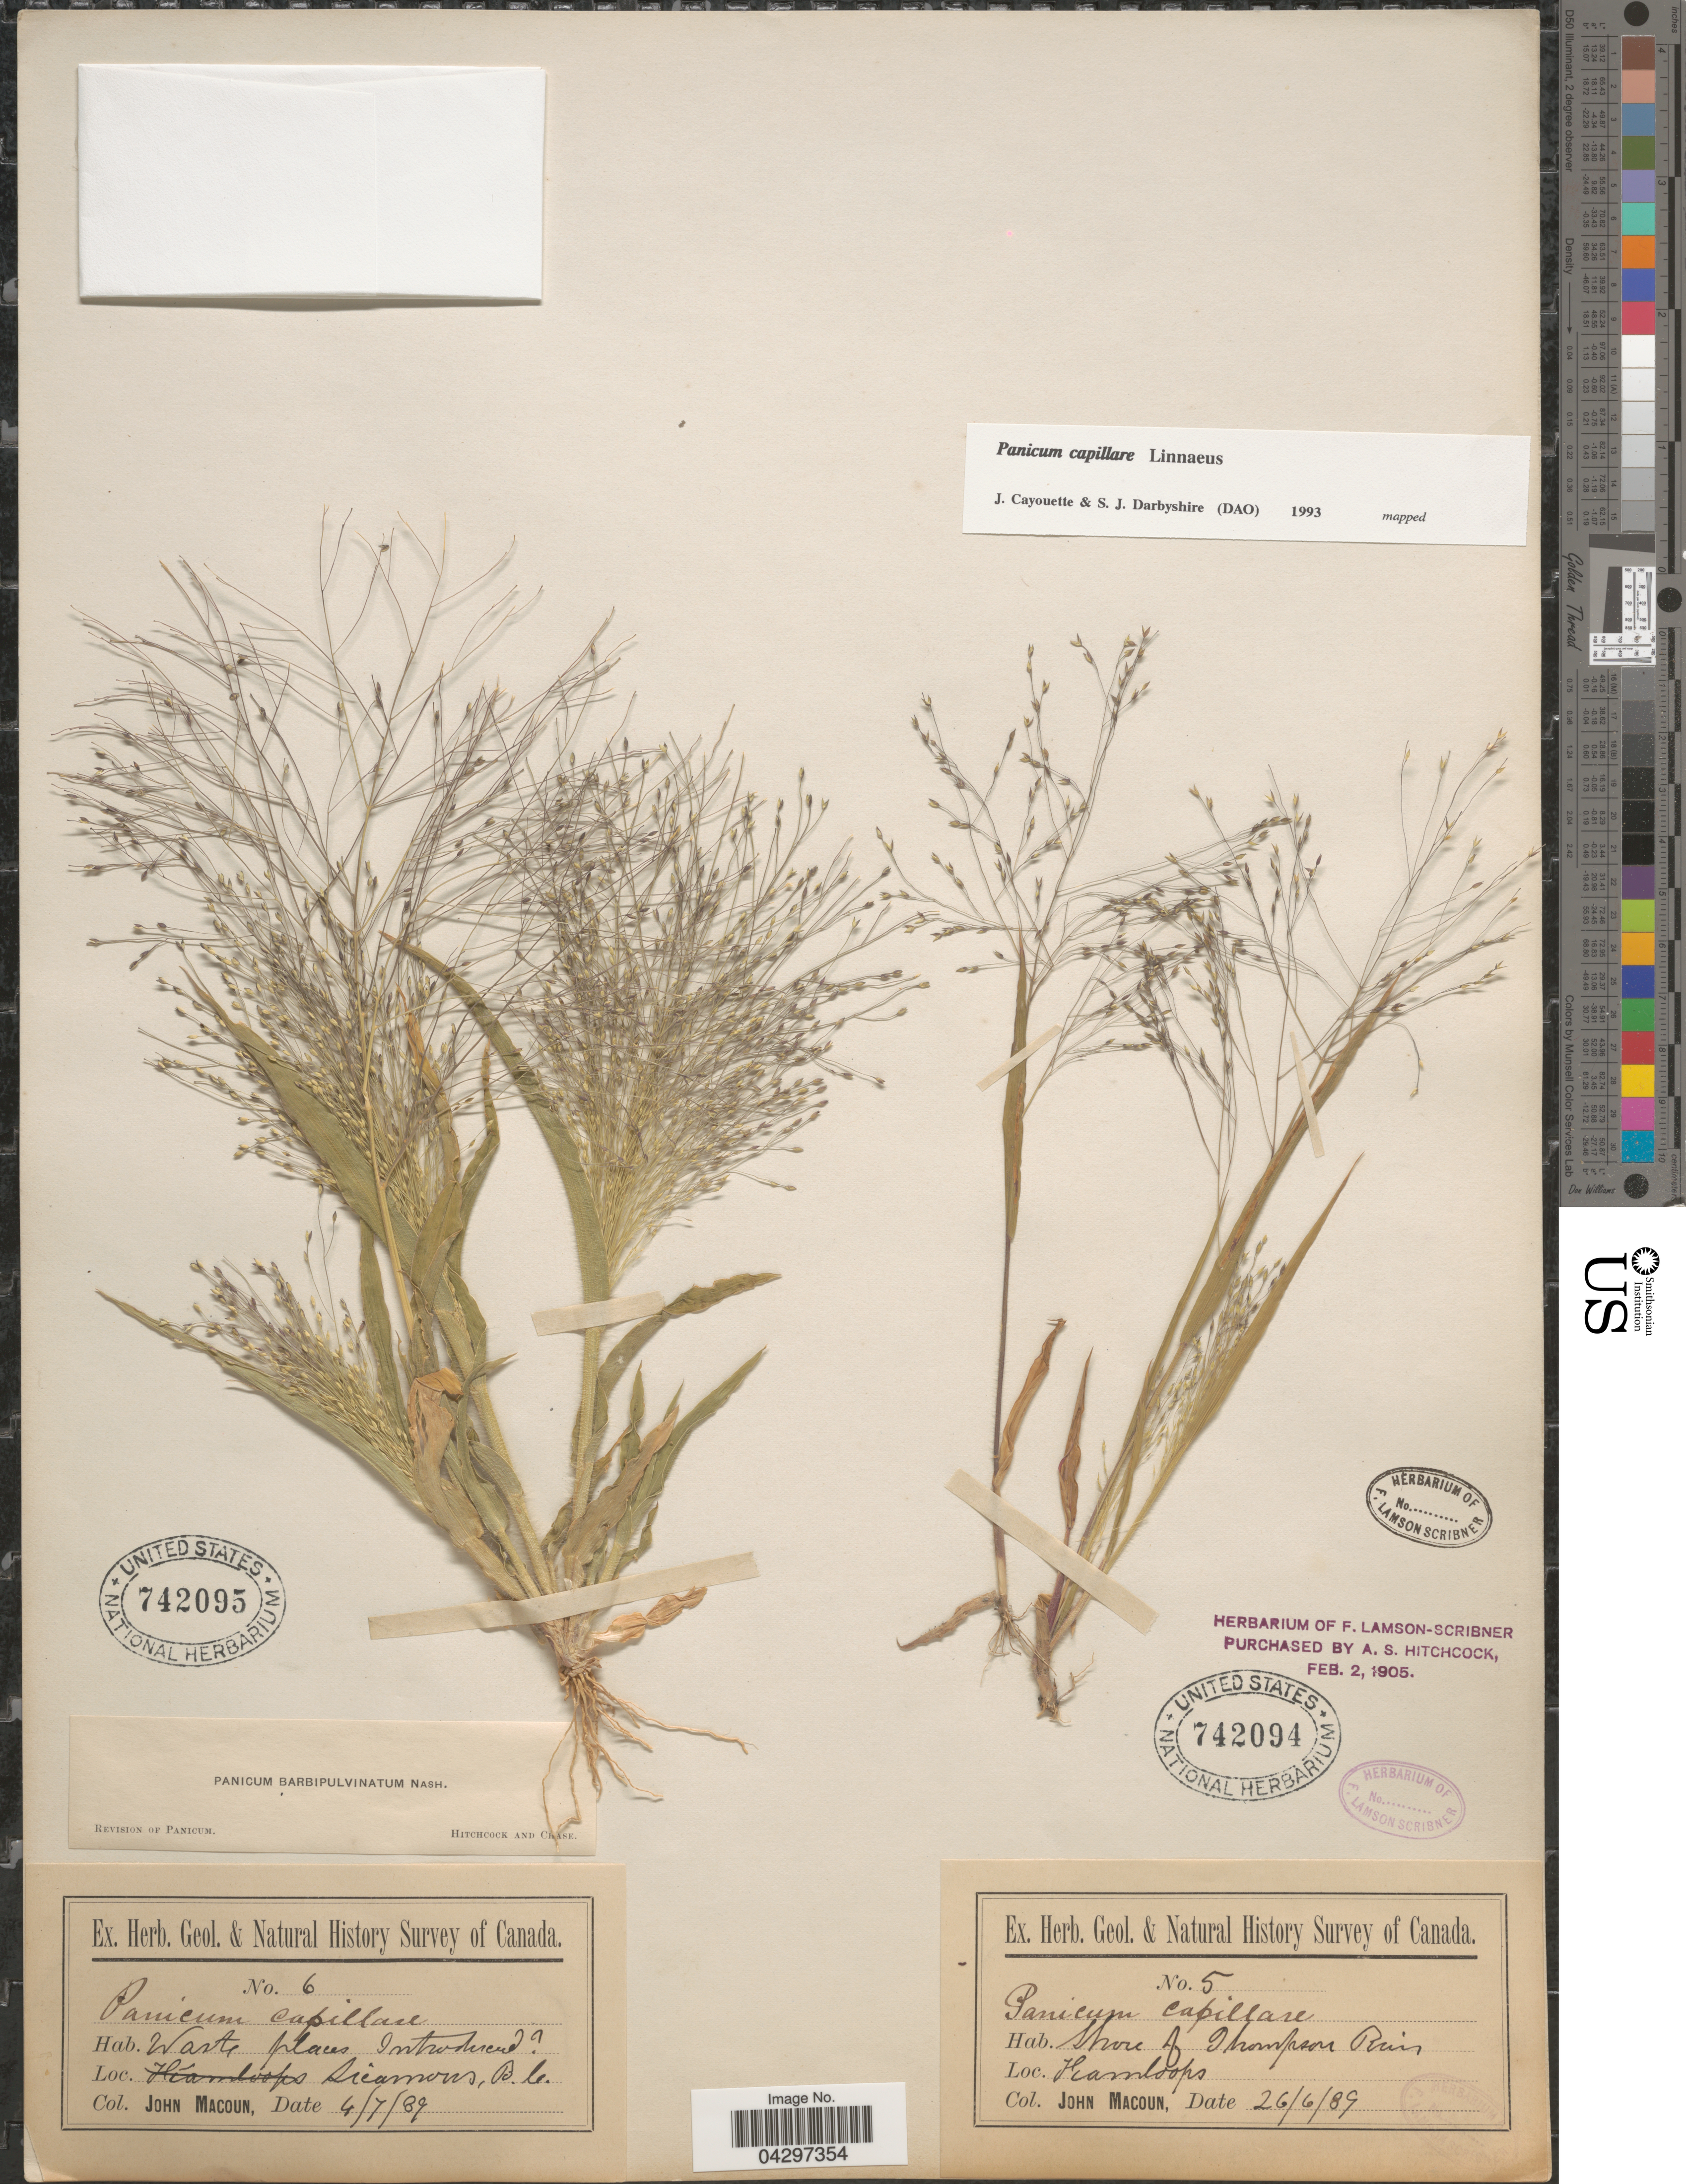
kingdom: Plantae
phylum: Tracheophyta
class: Liliopsida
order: Poales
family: Poaceae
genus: Panicum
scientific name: Panicum capillare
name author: L.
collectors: J. Macoun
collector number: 5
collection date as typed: Transcribed d/m/y: 26/6/89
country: Canada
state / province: British Columbia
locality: Geol. & Natural History Survey of Canada. Shore of Thompson River. Kamloops.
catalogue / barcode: US 742094-2